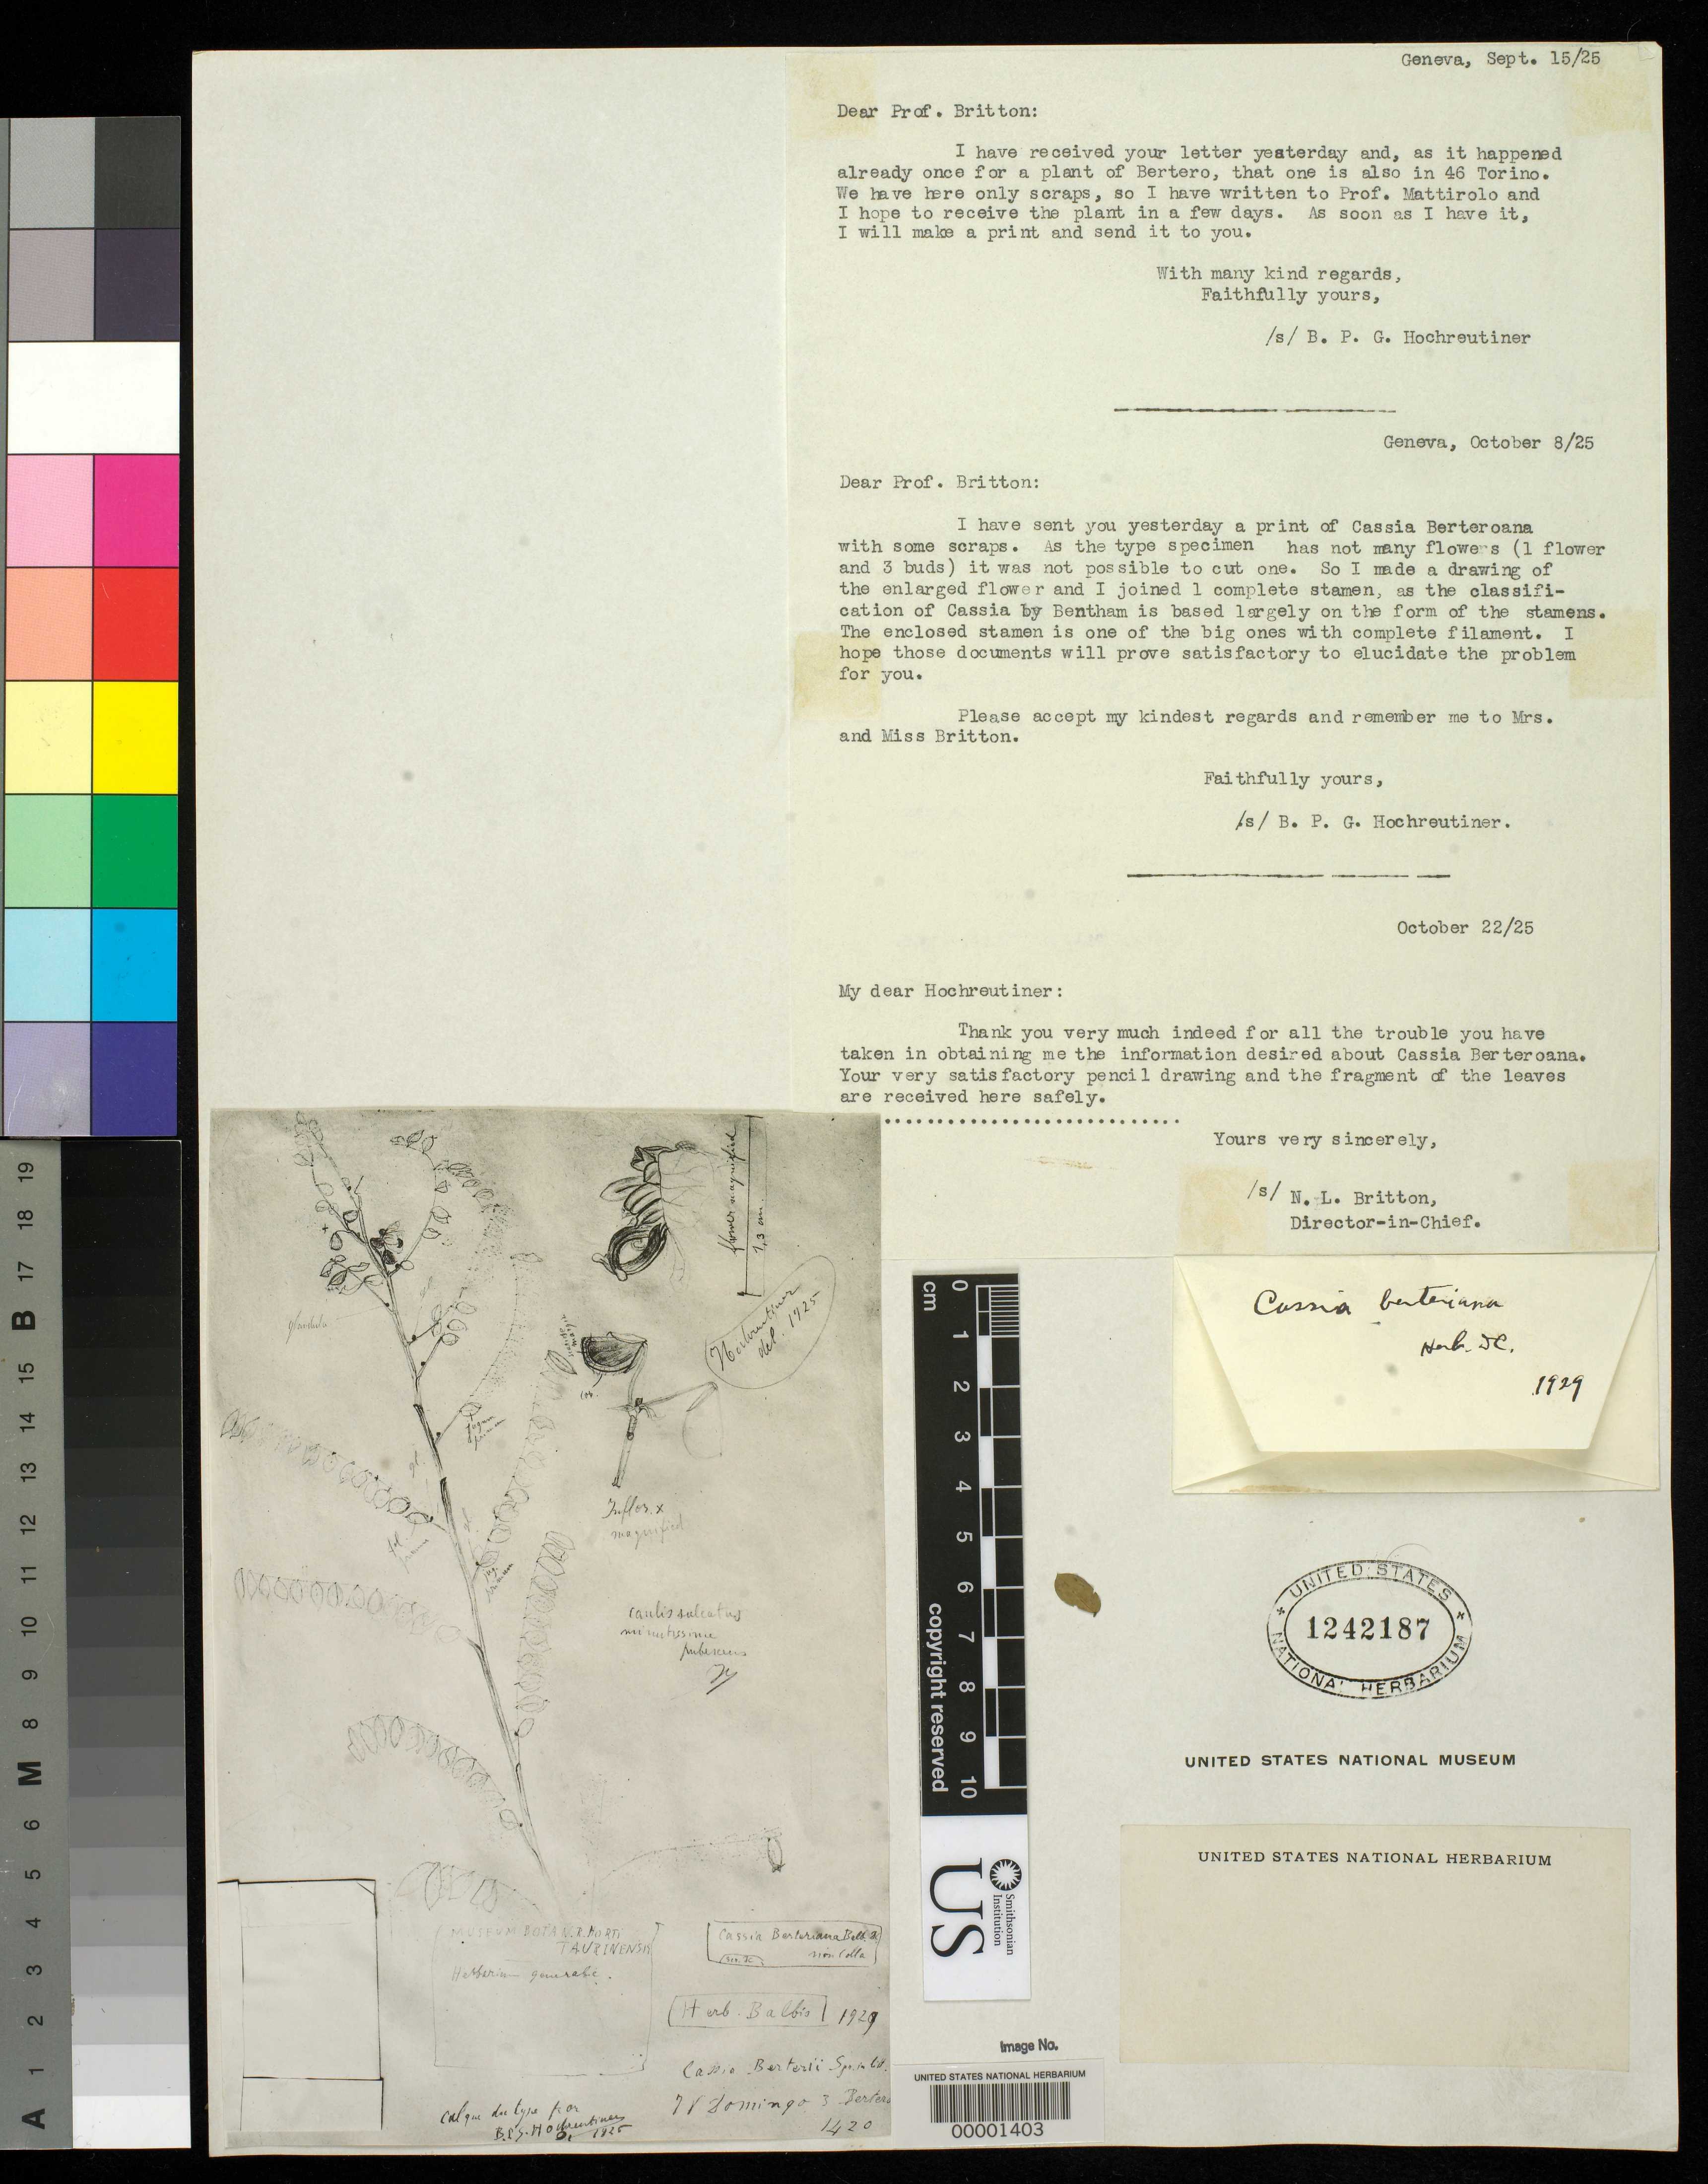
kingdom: Plantae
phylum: Tracheophyta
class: Magnoliopsida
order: Fabales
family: Fabaceae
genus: Cassia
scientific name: Cassia berteriana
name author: Balb. in DC.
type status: Type Fragment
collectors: C. L. G. Bertero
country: Dominican Republic / Haiti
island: Hispaniola Island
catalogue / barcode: US 1242187